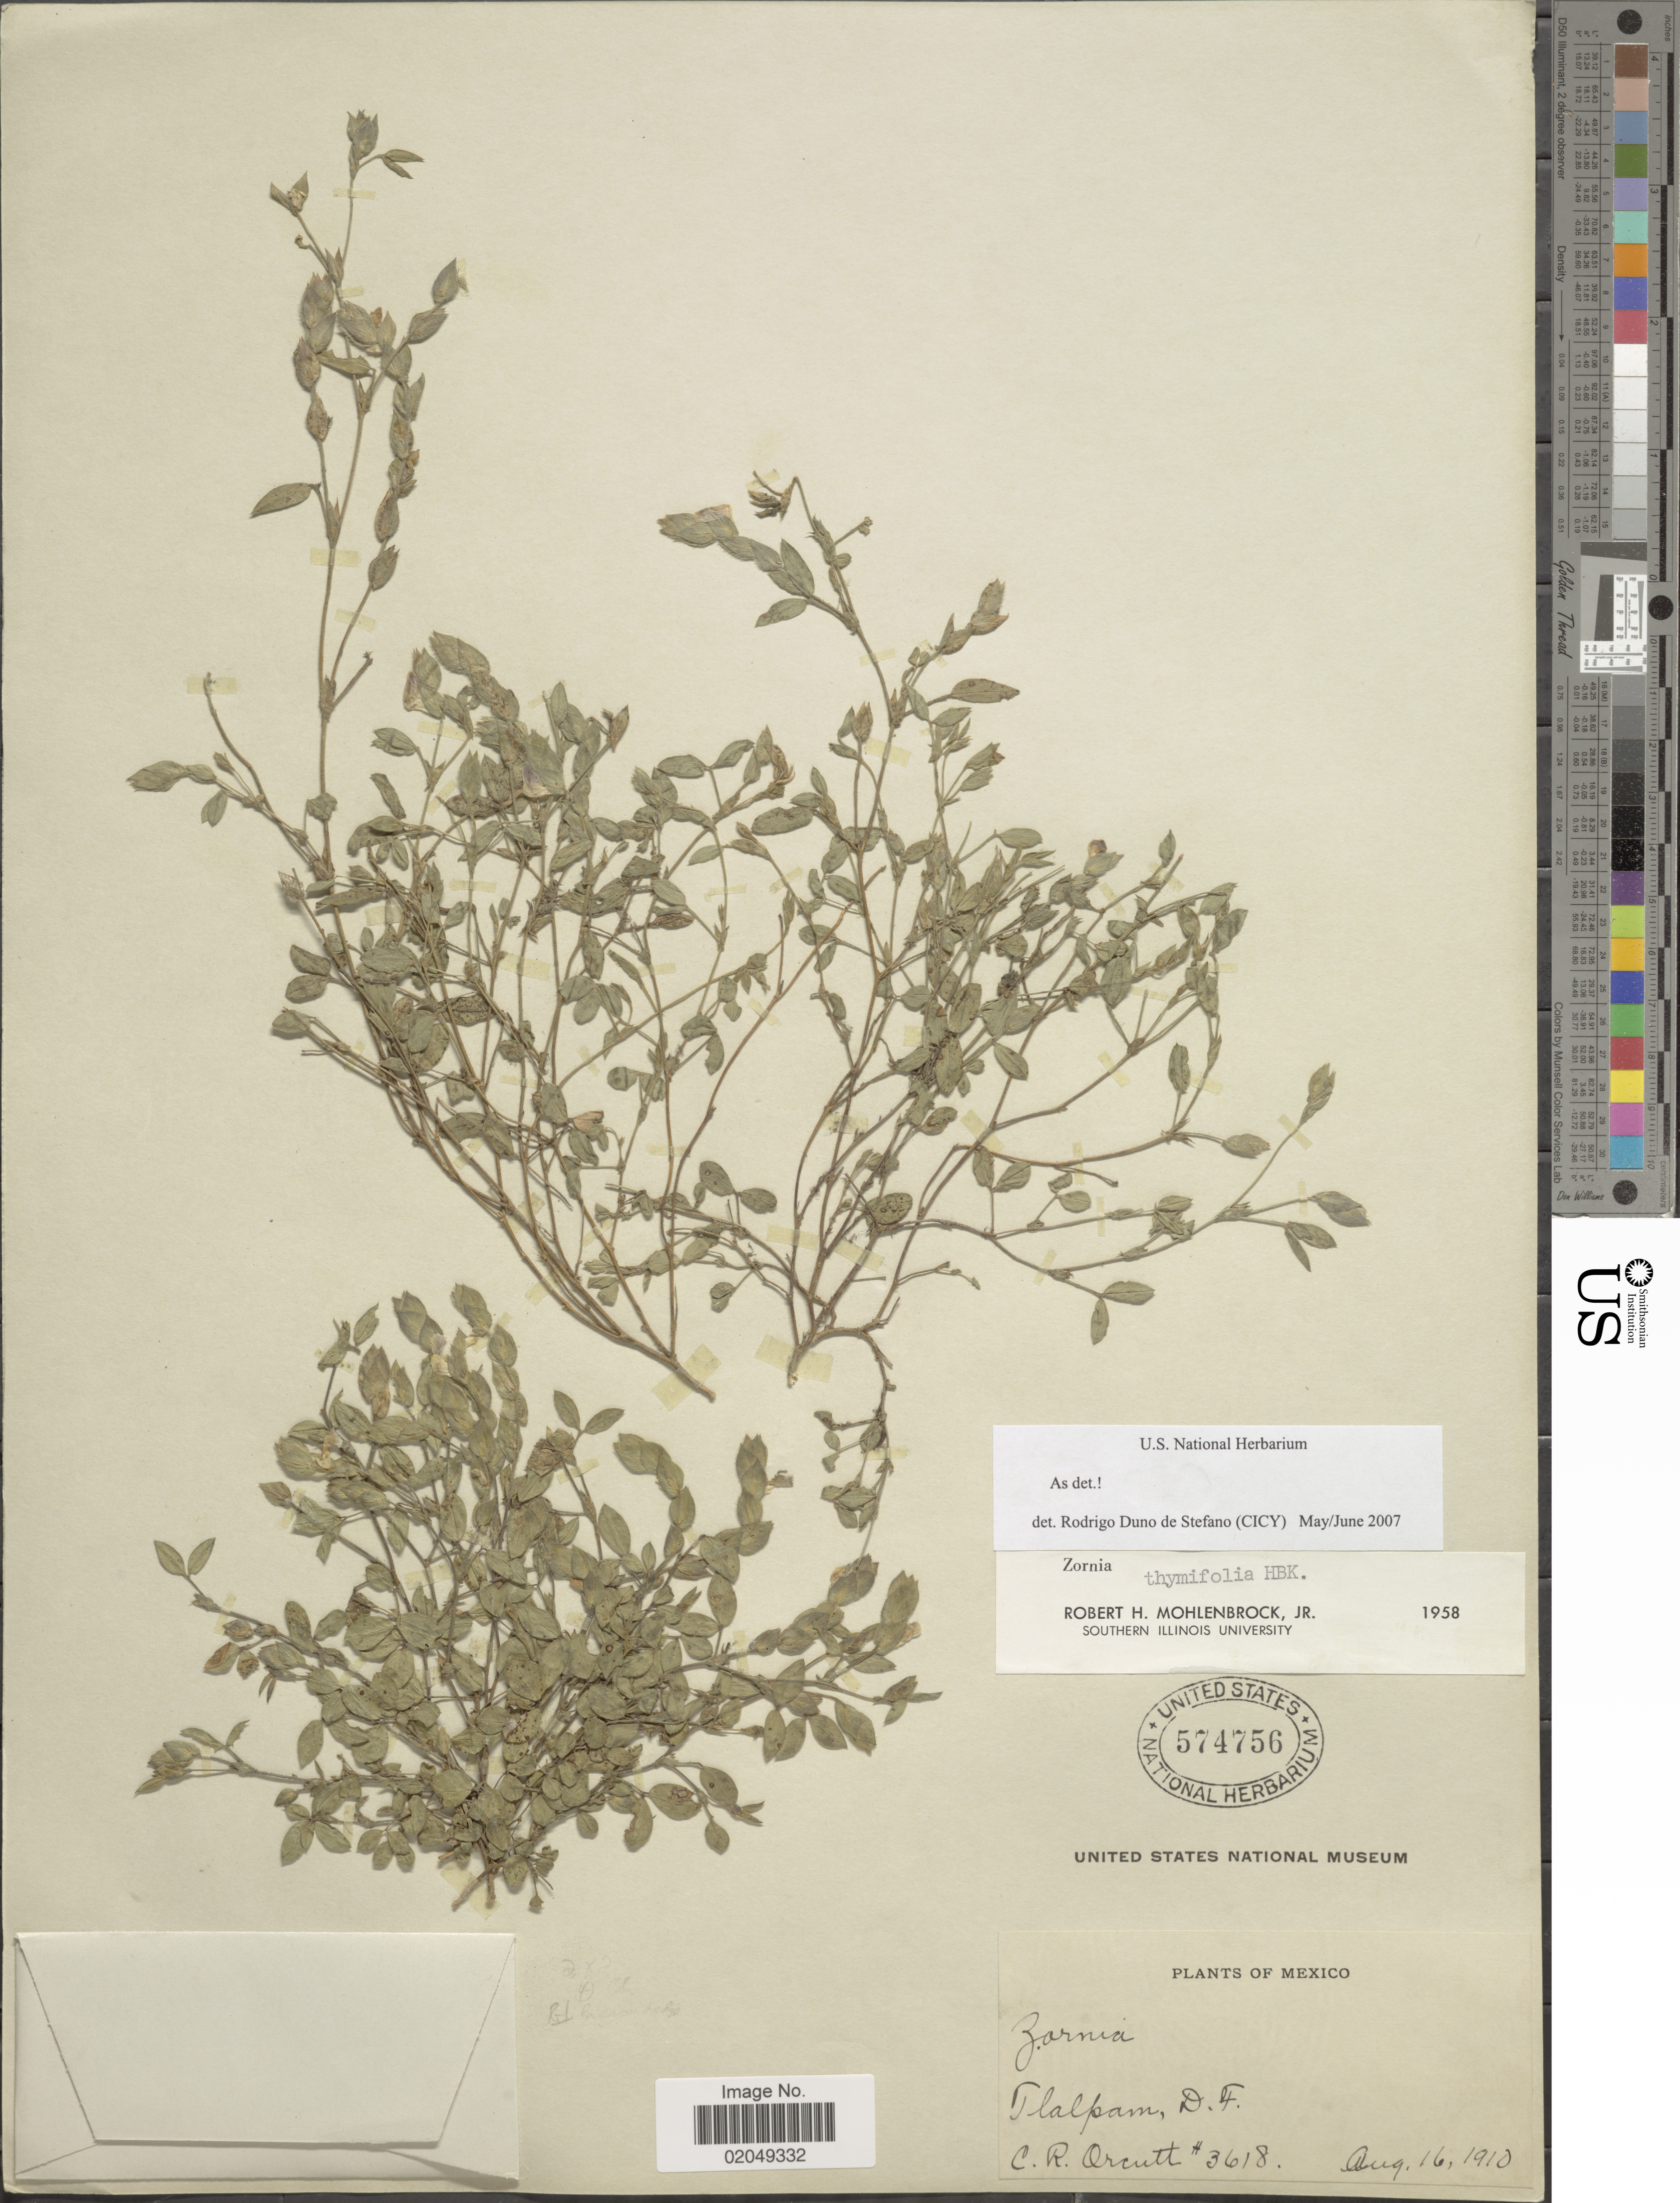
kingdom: Plantae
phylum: Tracheophyta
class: Magnoliopsida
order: Fabales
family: Fabaceae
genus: Zornia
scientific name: Zornia thymifolia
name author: Kunth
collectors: C. R. Orcutt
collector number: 3618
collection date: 1910-08-16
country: Mexico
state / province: Distrito Federal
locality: Tlalpam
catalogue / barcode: US 574756